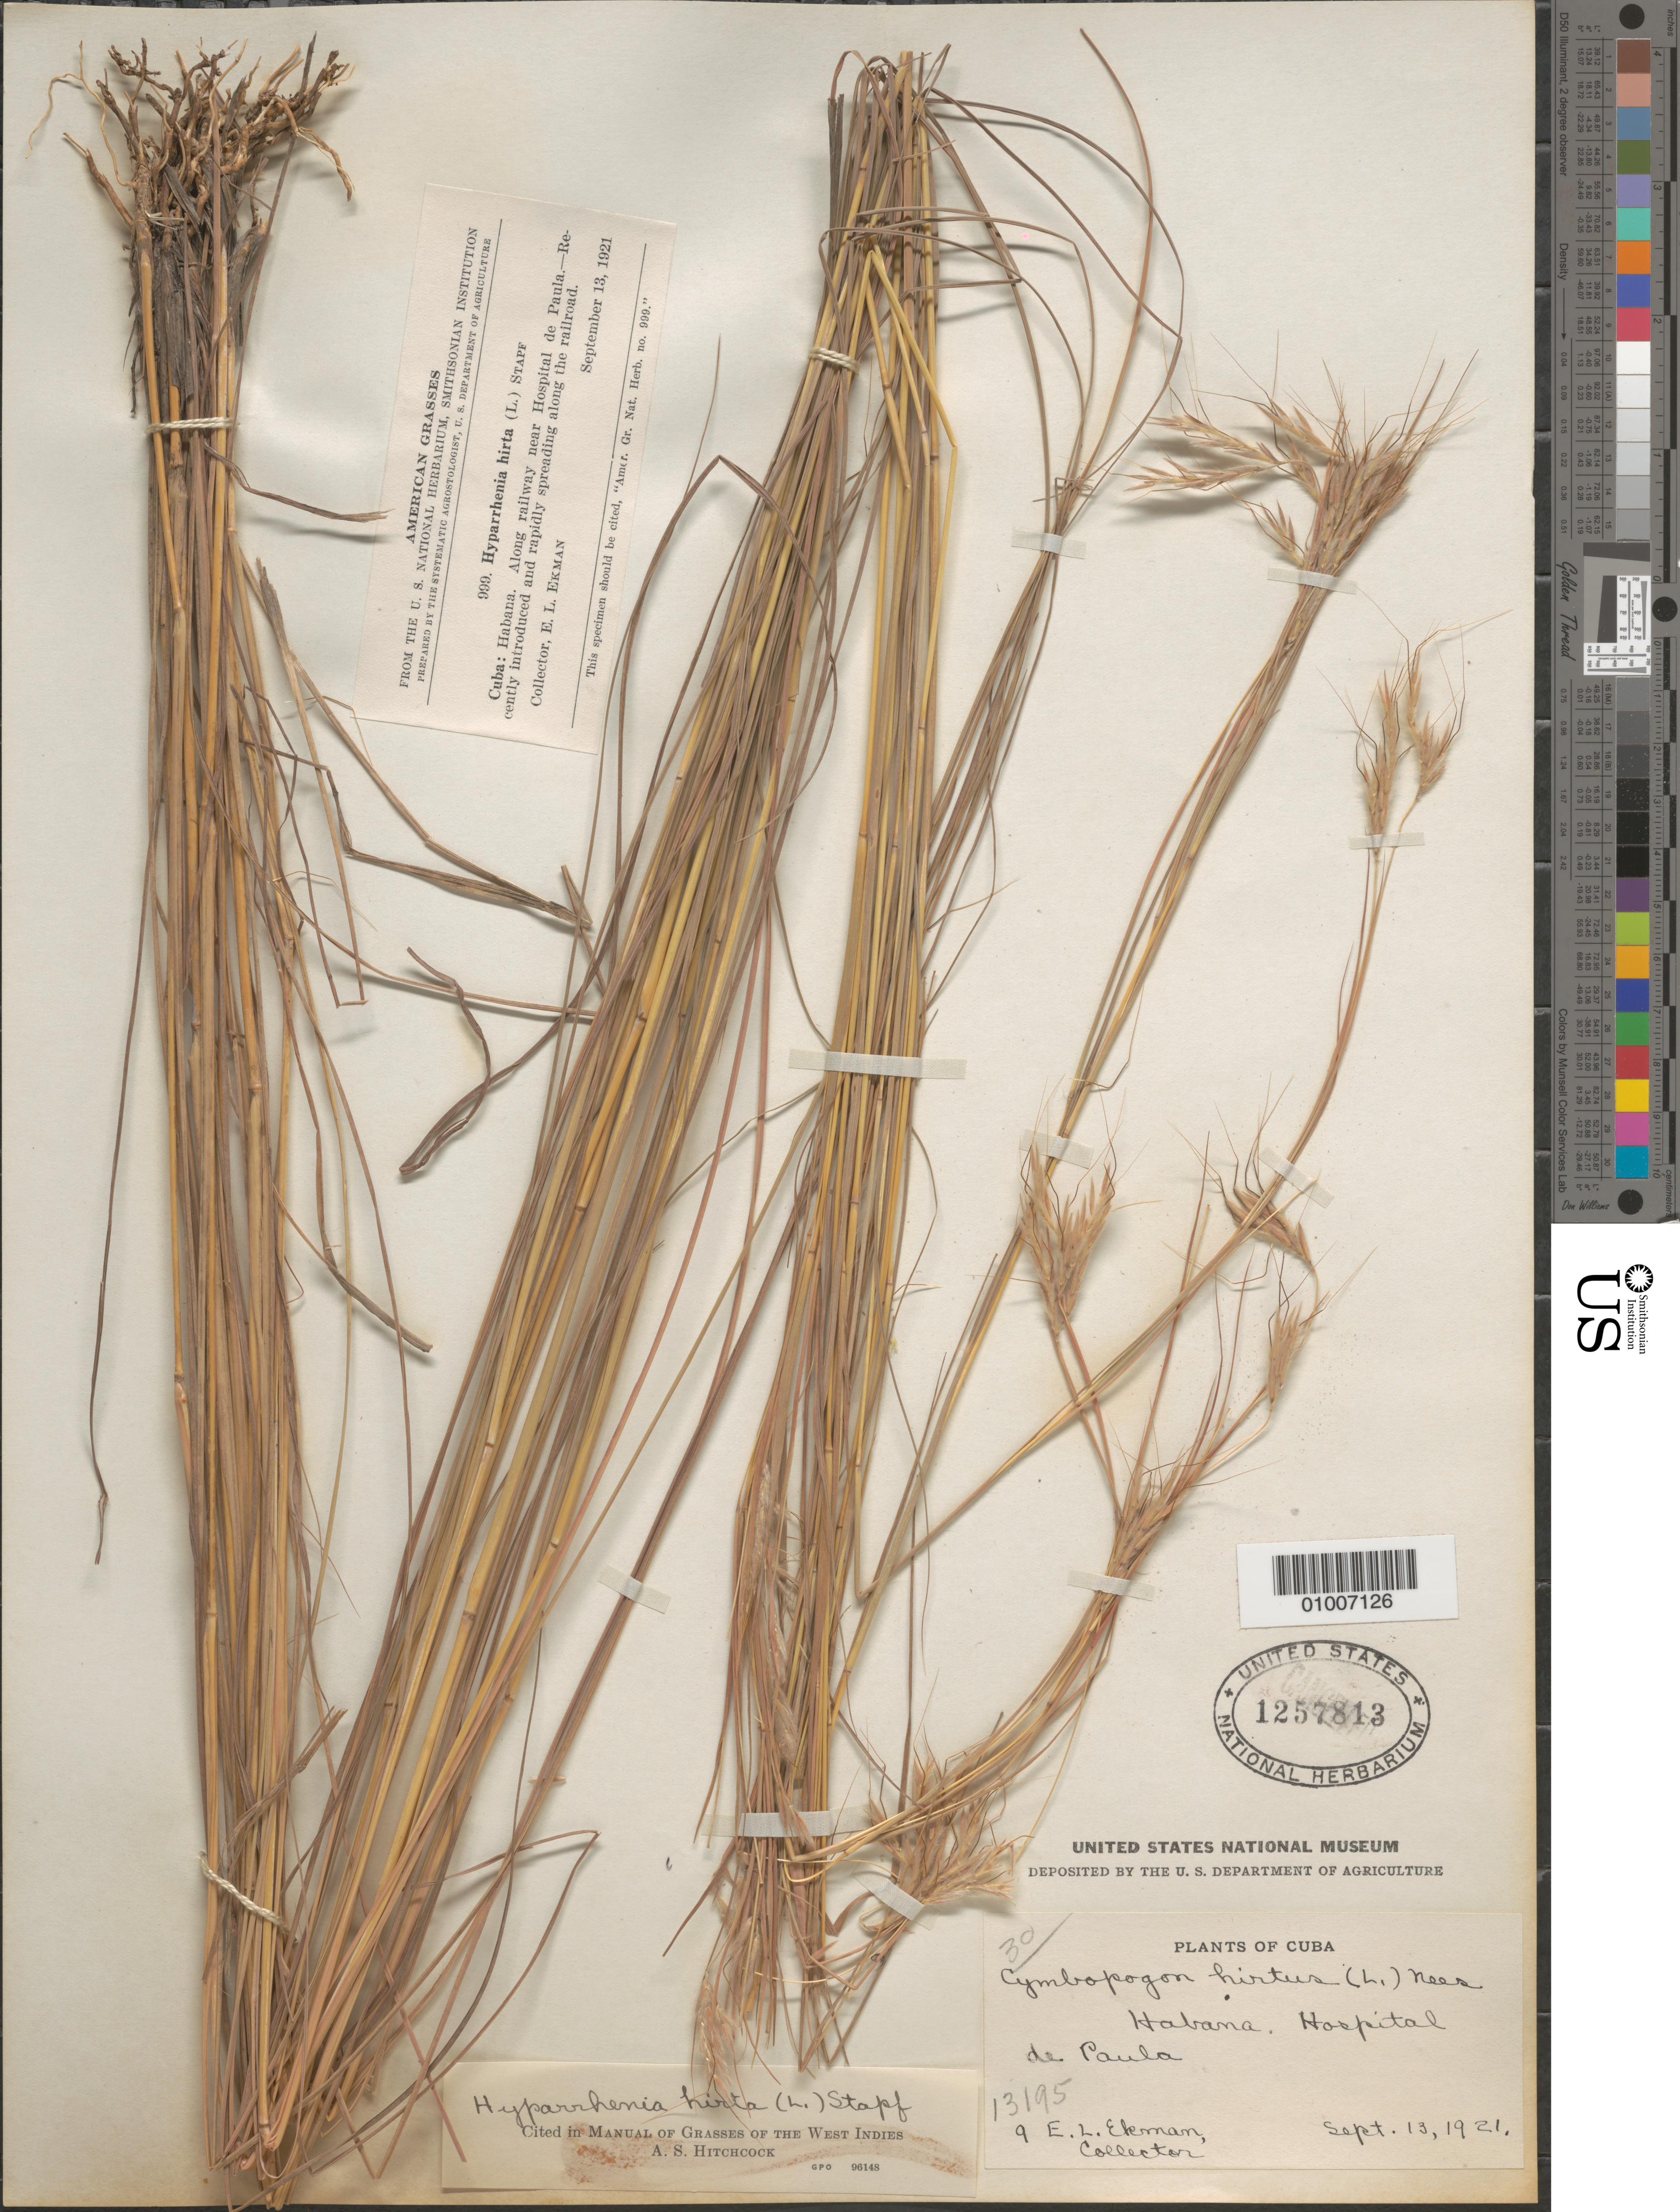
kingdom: Plantae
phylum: Tracheophyta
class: Liliopsida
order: Poales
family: Poaceae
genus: Hyparrhenia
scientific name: Hyparrhenia hirta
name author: (L.) Stapf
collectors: E. L. Ekman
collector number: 13195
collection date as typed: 13 Sep 1921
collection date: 1921-09-13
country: Cuba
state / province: La Habana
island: Cuba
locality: Near Habana, hospital de Paula (demolished in the 40s)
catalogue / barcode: US 1257813